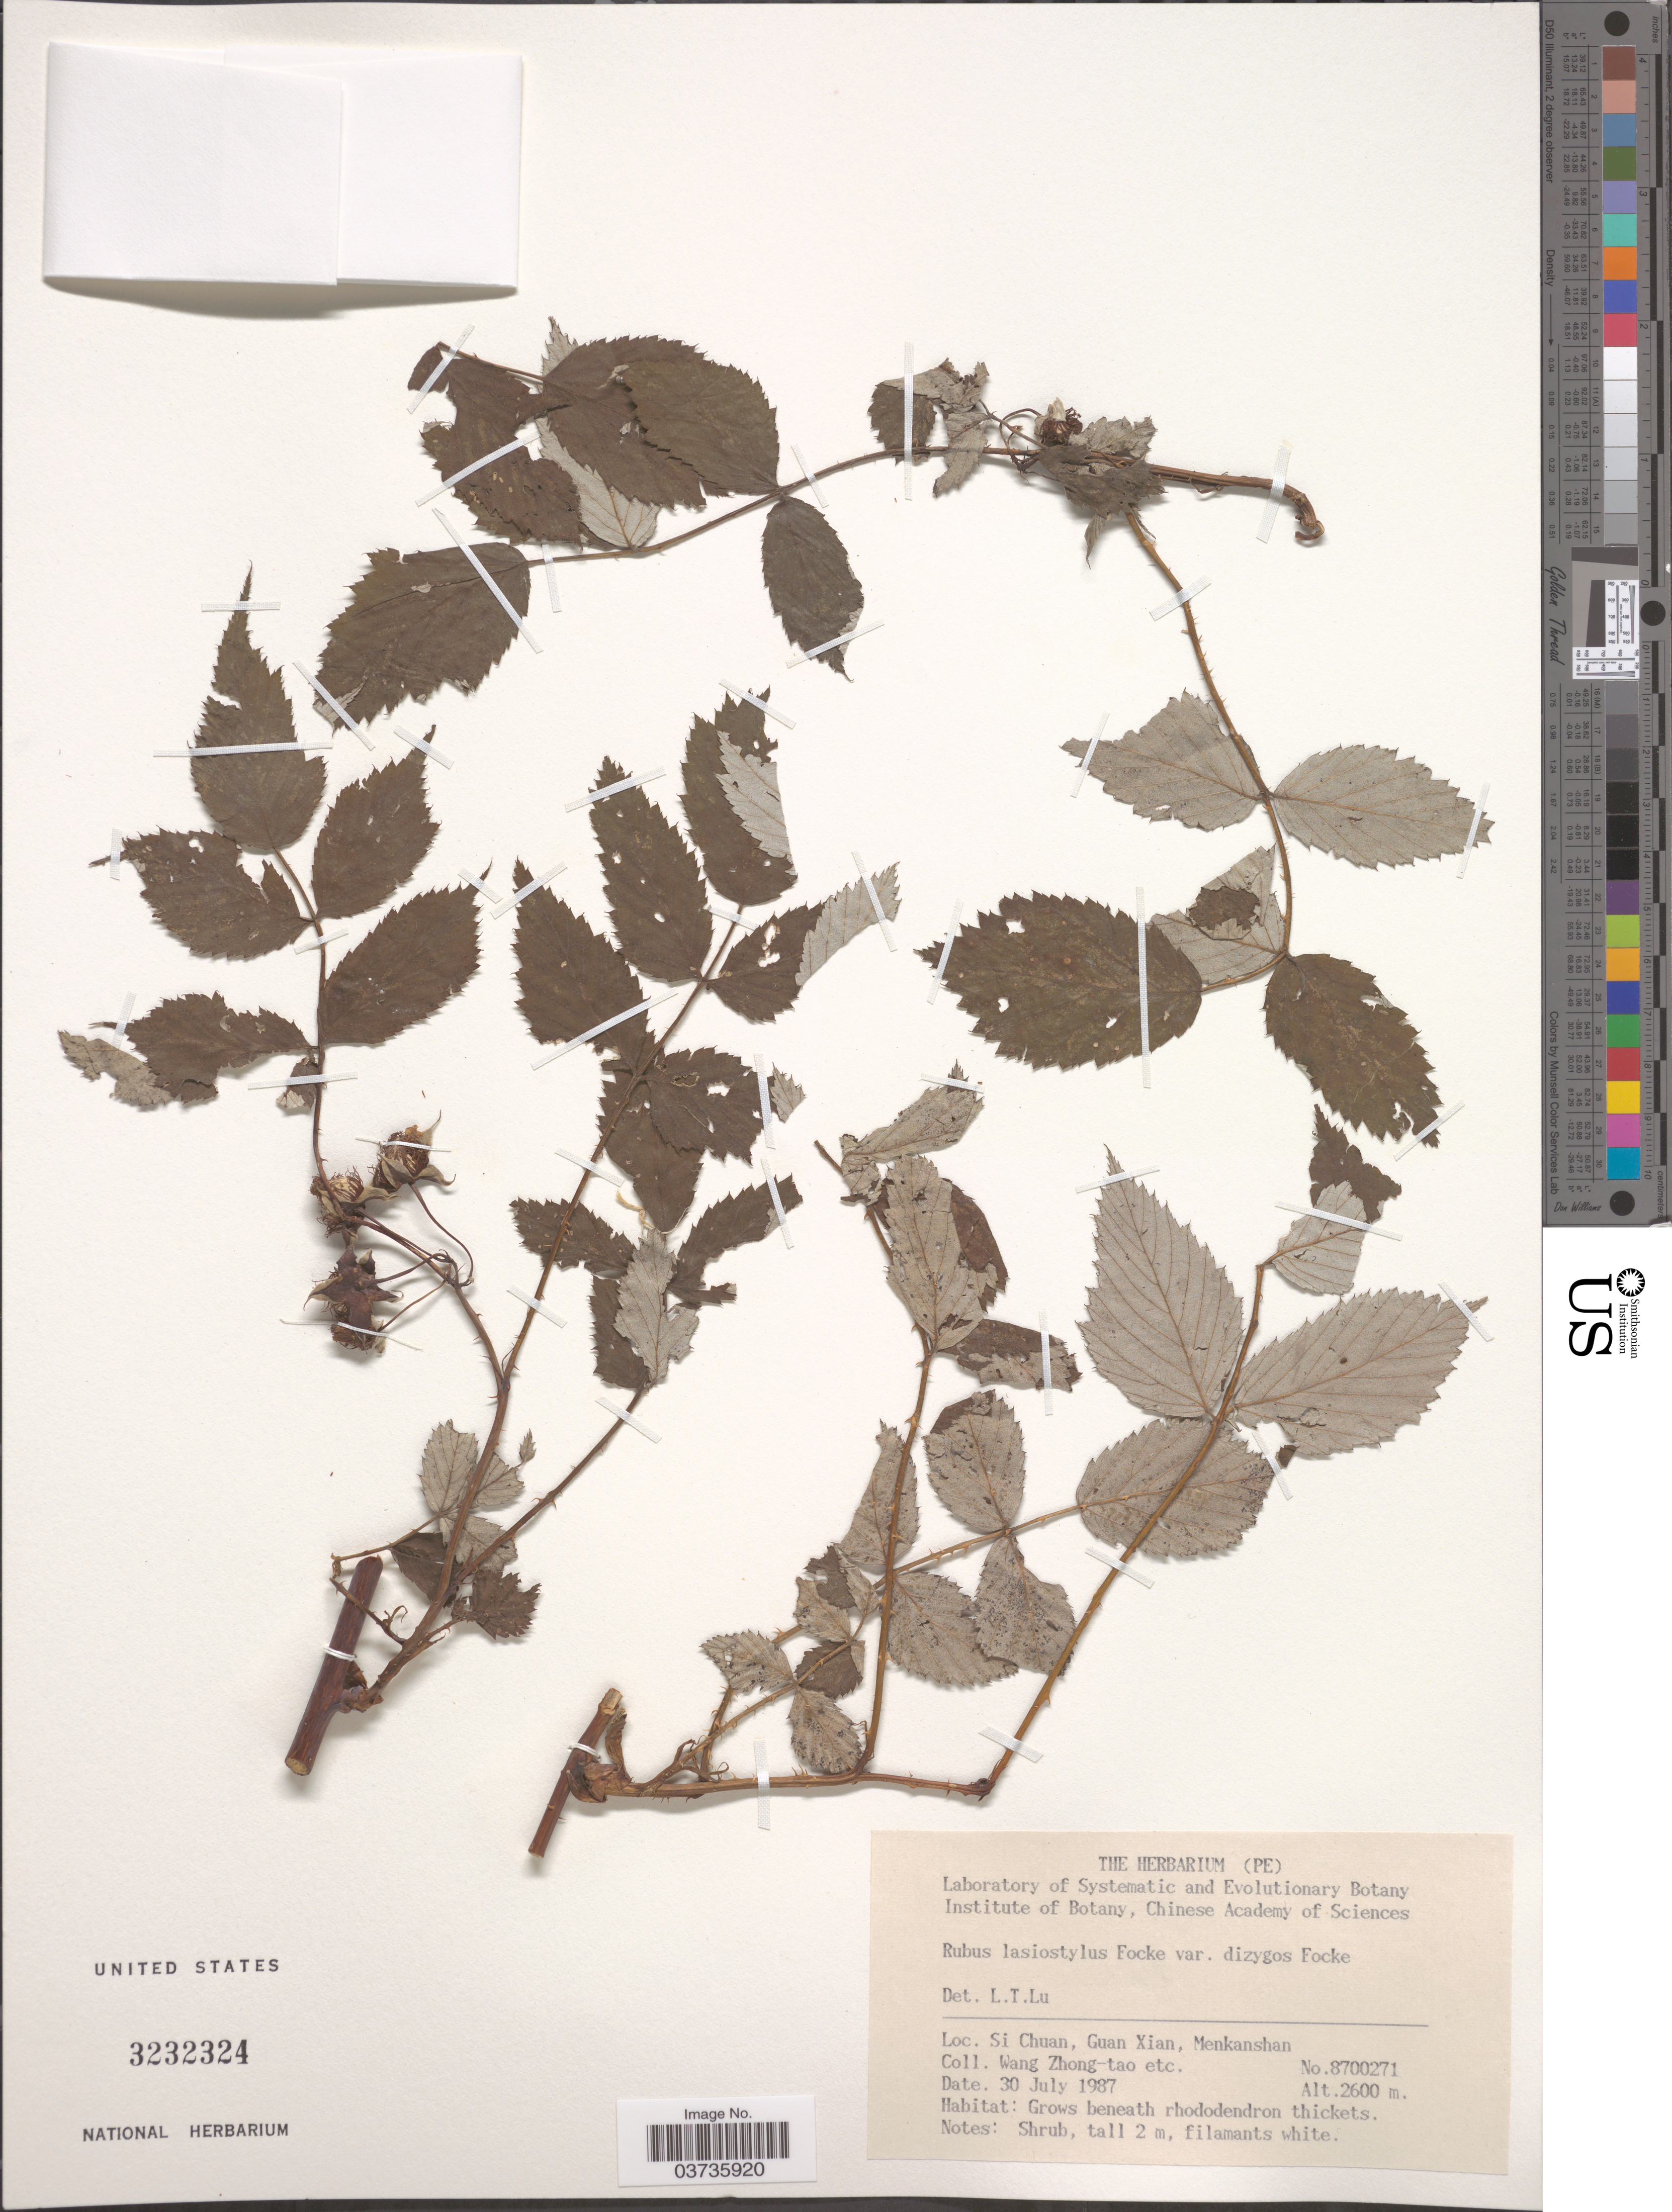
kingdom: Plantae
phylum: Tracheophyta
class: Magnoliopsida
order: Rosales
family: Rosaceae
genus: Rubus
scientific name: Rubus lasiostylus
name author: Focke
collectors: W. Zhong-Tao & et al.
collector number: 8700271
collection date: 1987-07-30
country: China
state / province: Sichuan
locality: Guan Xian, Menkanshan.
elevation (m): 2600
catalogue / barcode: US 3232324